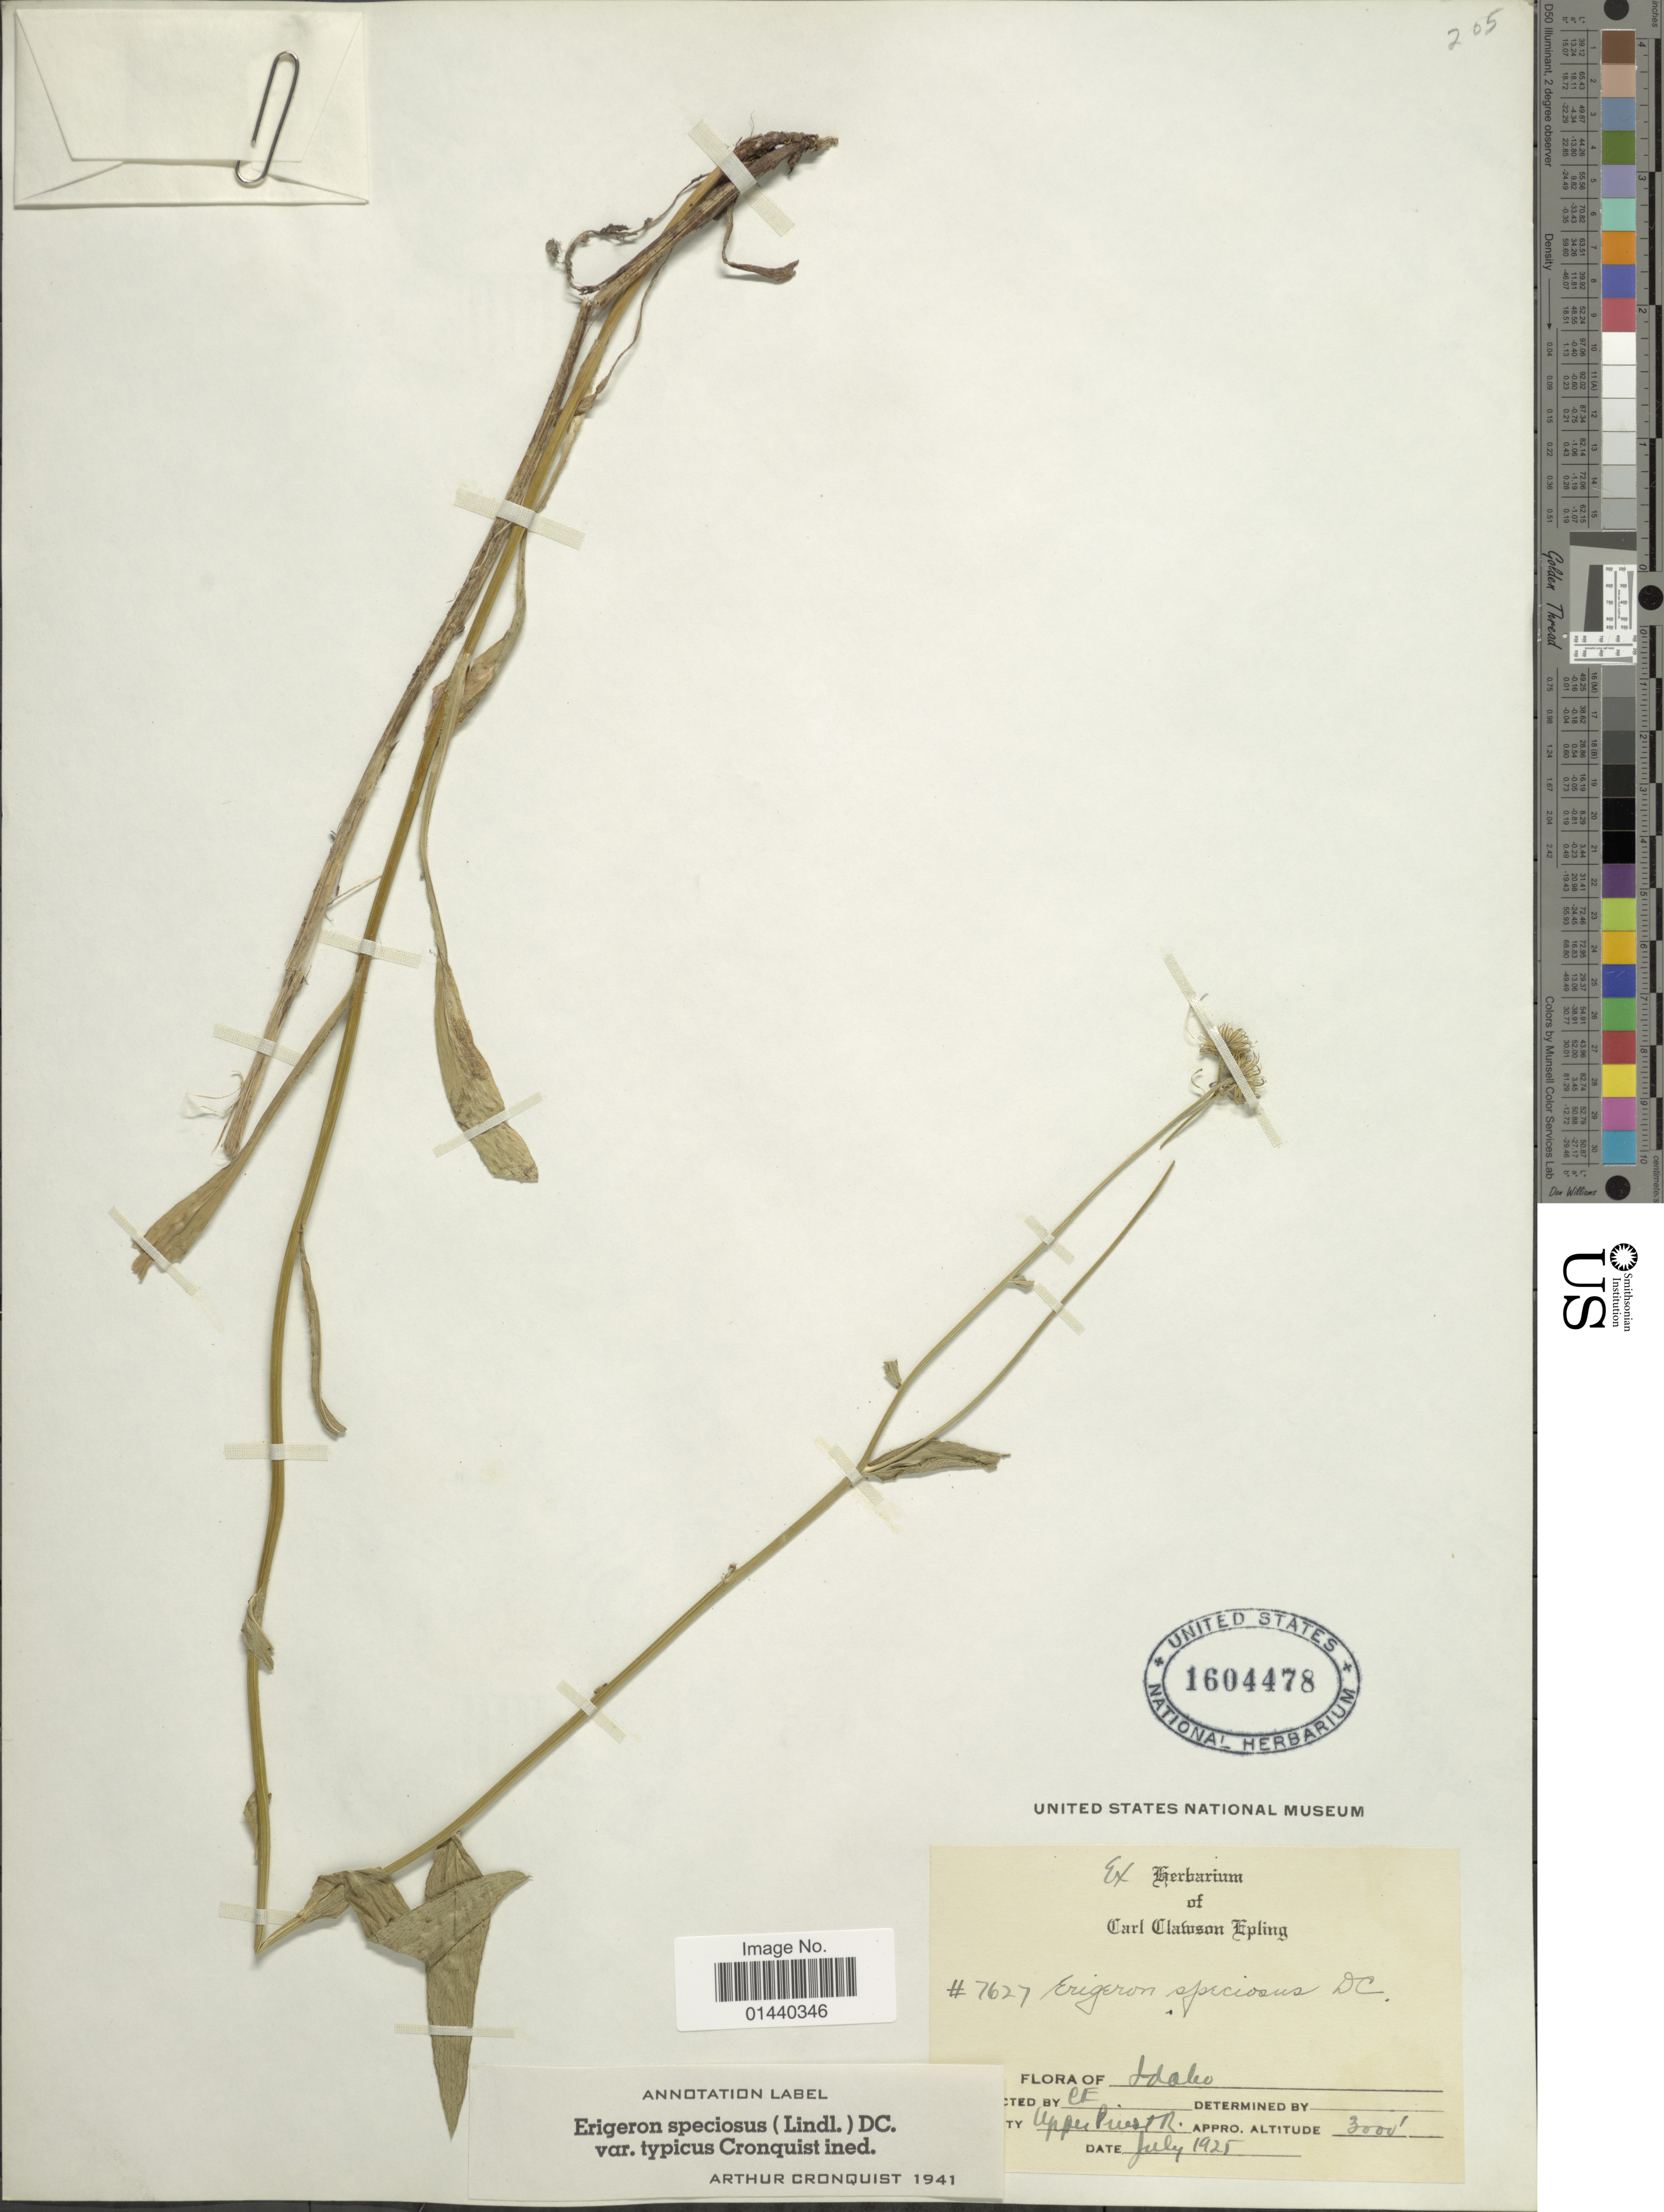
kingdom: Plantae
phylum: Tracheophyta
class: Magnoliopsida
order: Asterales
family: Asteraceae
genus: Erigeron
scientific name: Erigeron speciosus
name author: (Lindl.) DC.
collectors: C. C. Epling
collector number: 7627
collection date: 1925-07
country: United States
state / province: Idaho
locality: Upper Priest R.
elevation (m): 914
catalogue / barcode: US 1604478